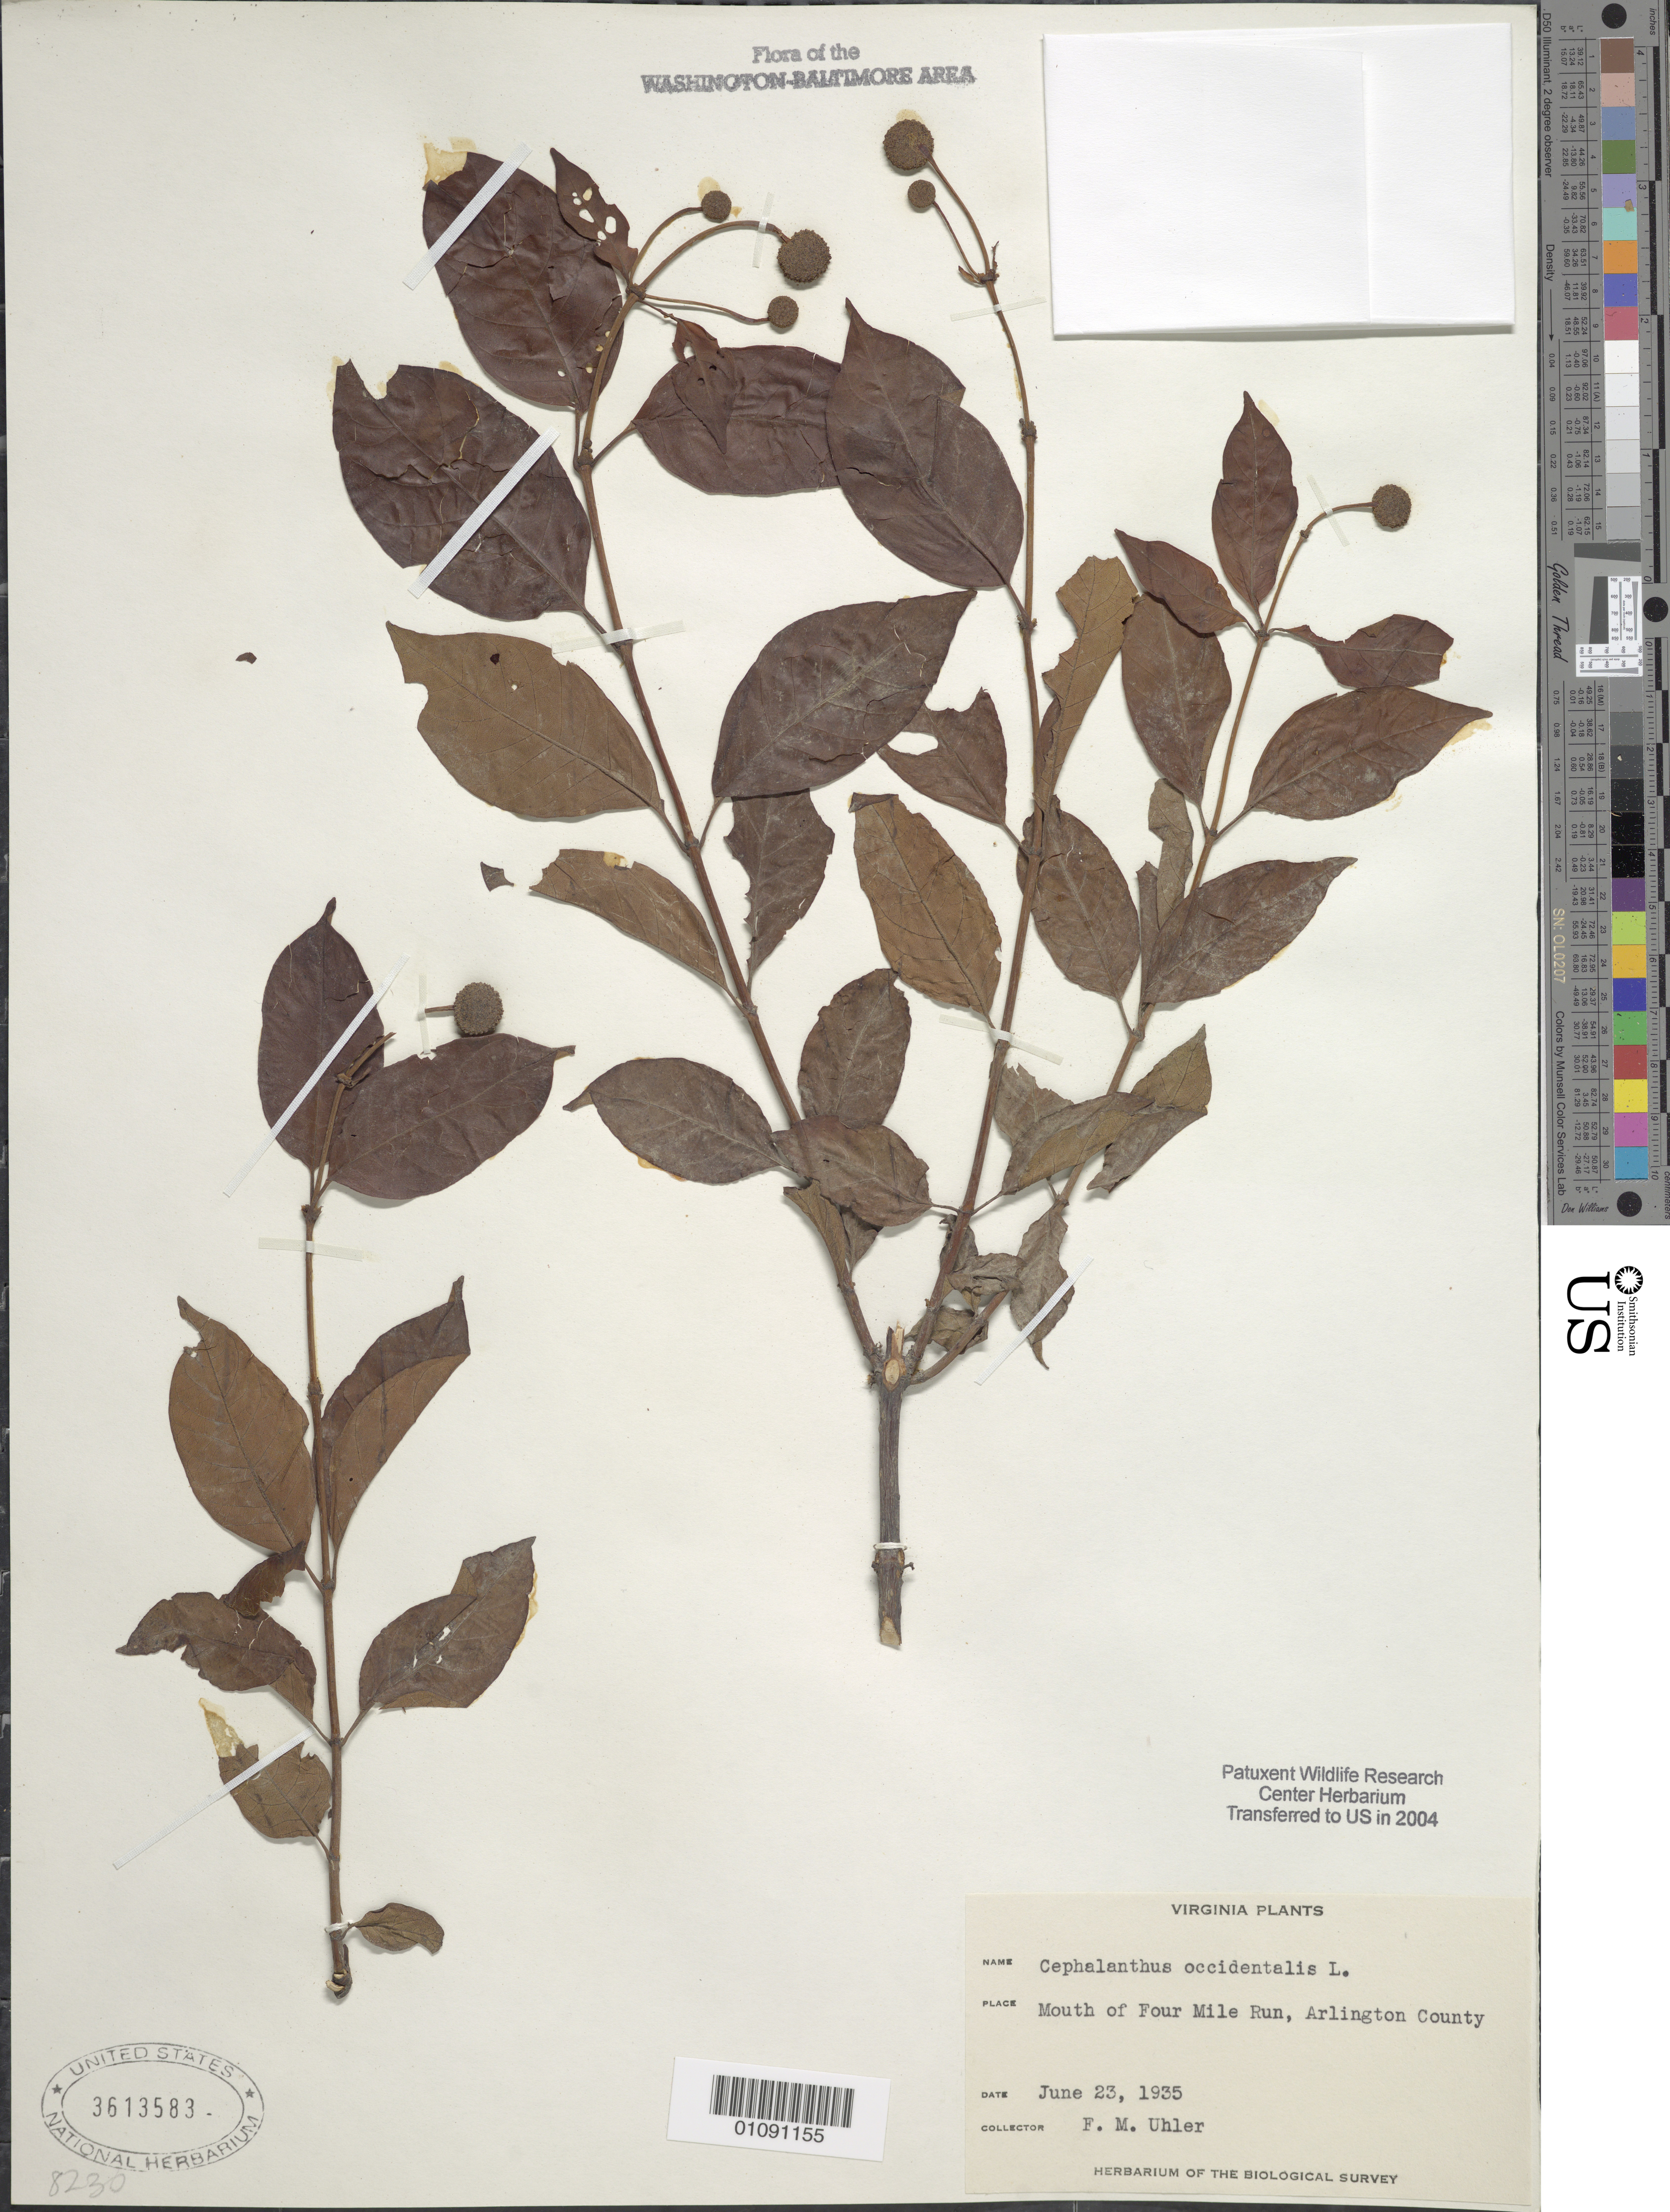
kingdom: Plantae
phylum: Tracheophyta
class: Magnoliopsida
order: Gentianales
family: Rubiaceae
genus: Cephalanthus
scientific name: Cephalanthus occidentalis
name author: L.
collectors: F. M. Uhler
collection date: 1935-06-23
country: United States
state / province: Virginia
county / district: Arlington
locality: Mouth of Four Mile Run.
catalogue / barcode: US 3613583